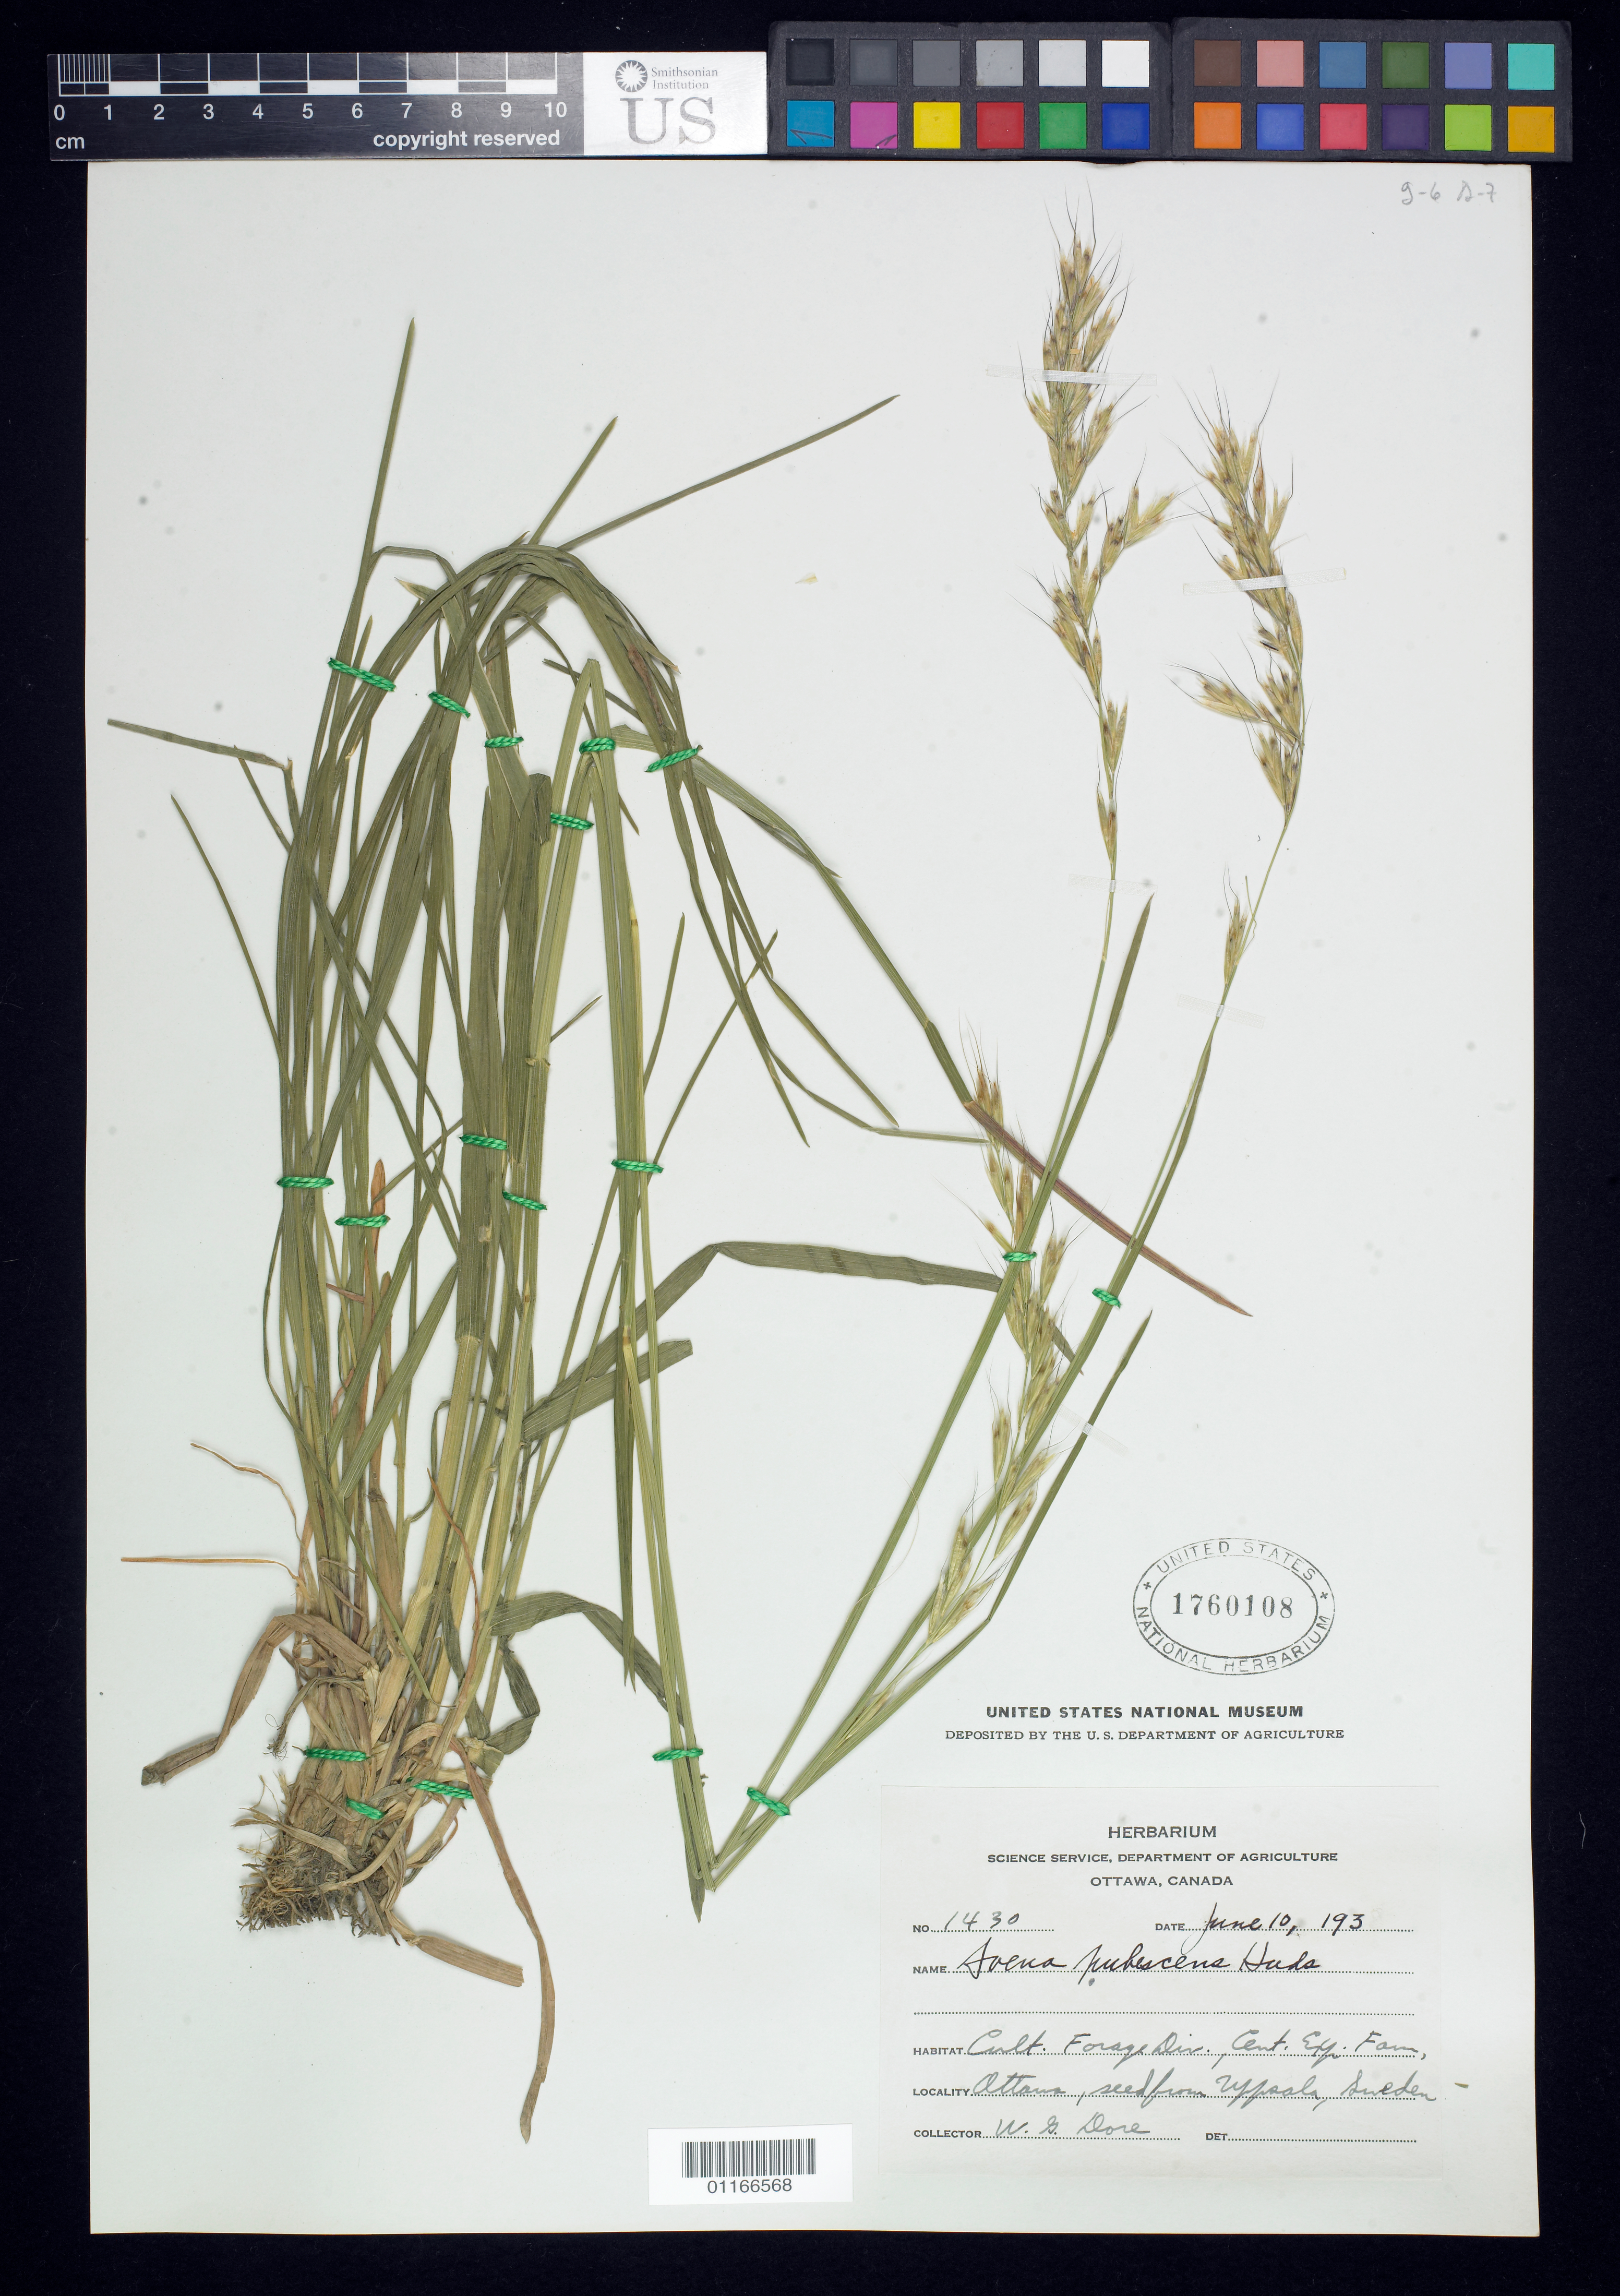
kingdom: Plantae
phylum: Tracheophyta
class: Liliopsida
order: Poales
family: Poaceae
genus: Avenula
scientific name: Avenula pubescens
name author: (Huds.) Dumort.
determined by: Poaceae Reorganization Project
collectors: W. Dore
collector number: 1430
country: Canada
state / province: Ontario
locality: Ottawa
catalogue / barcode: US 1760108